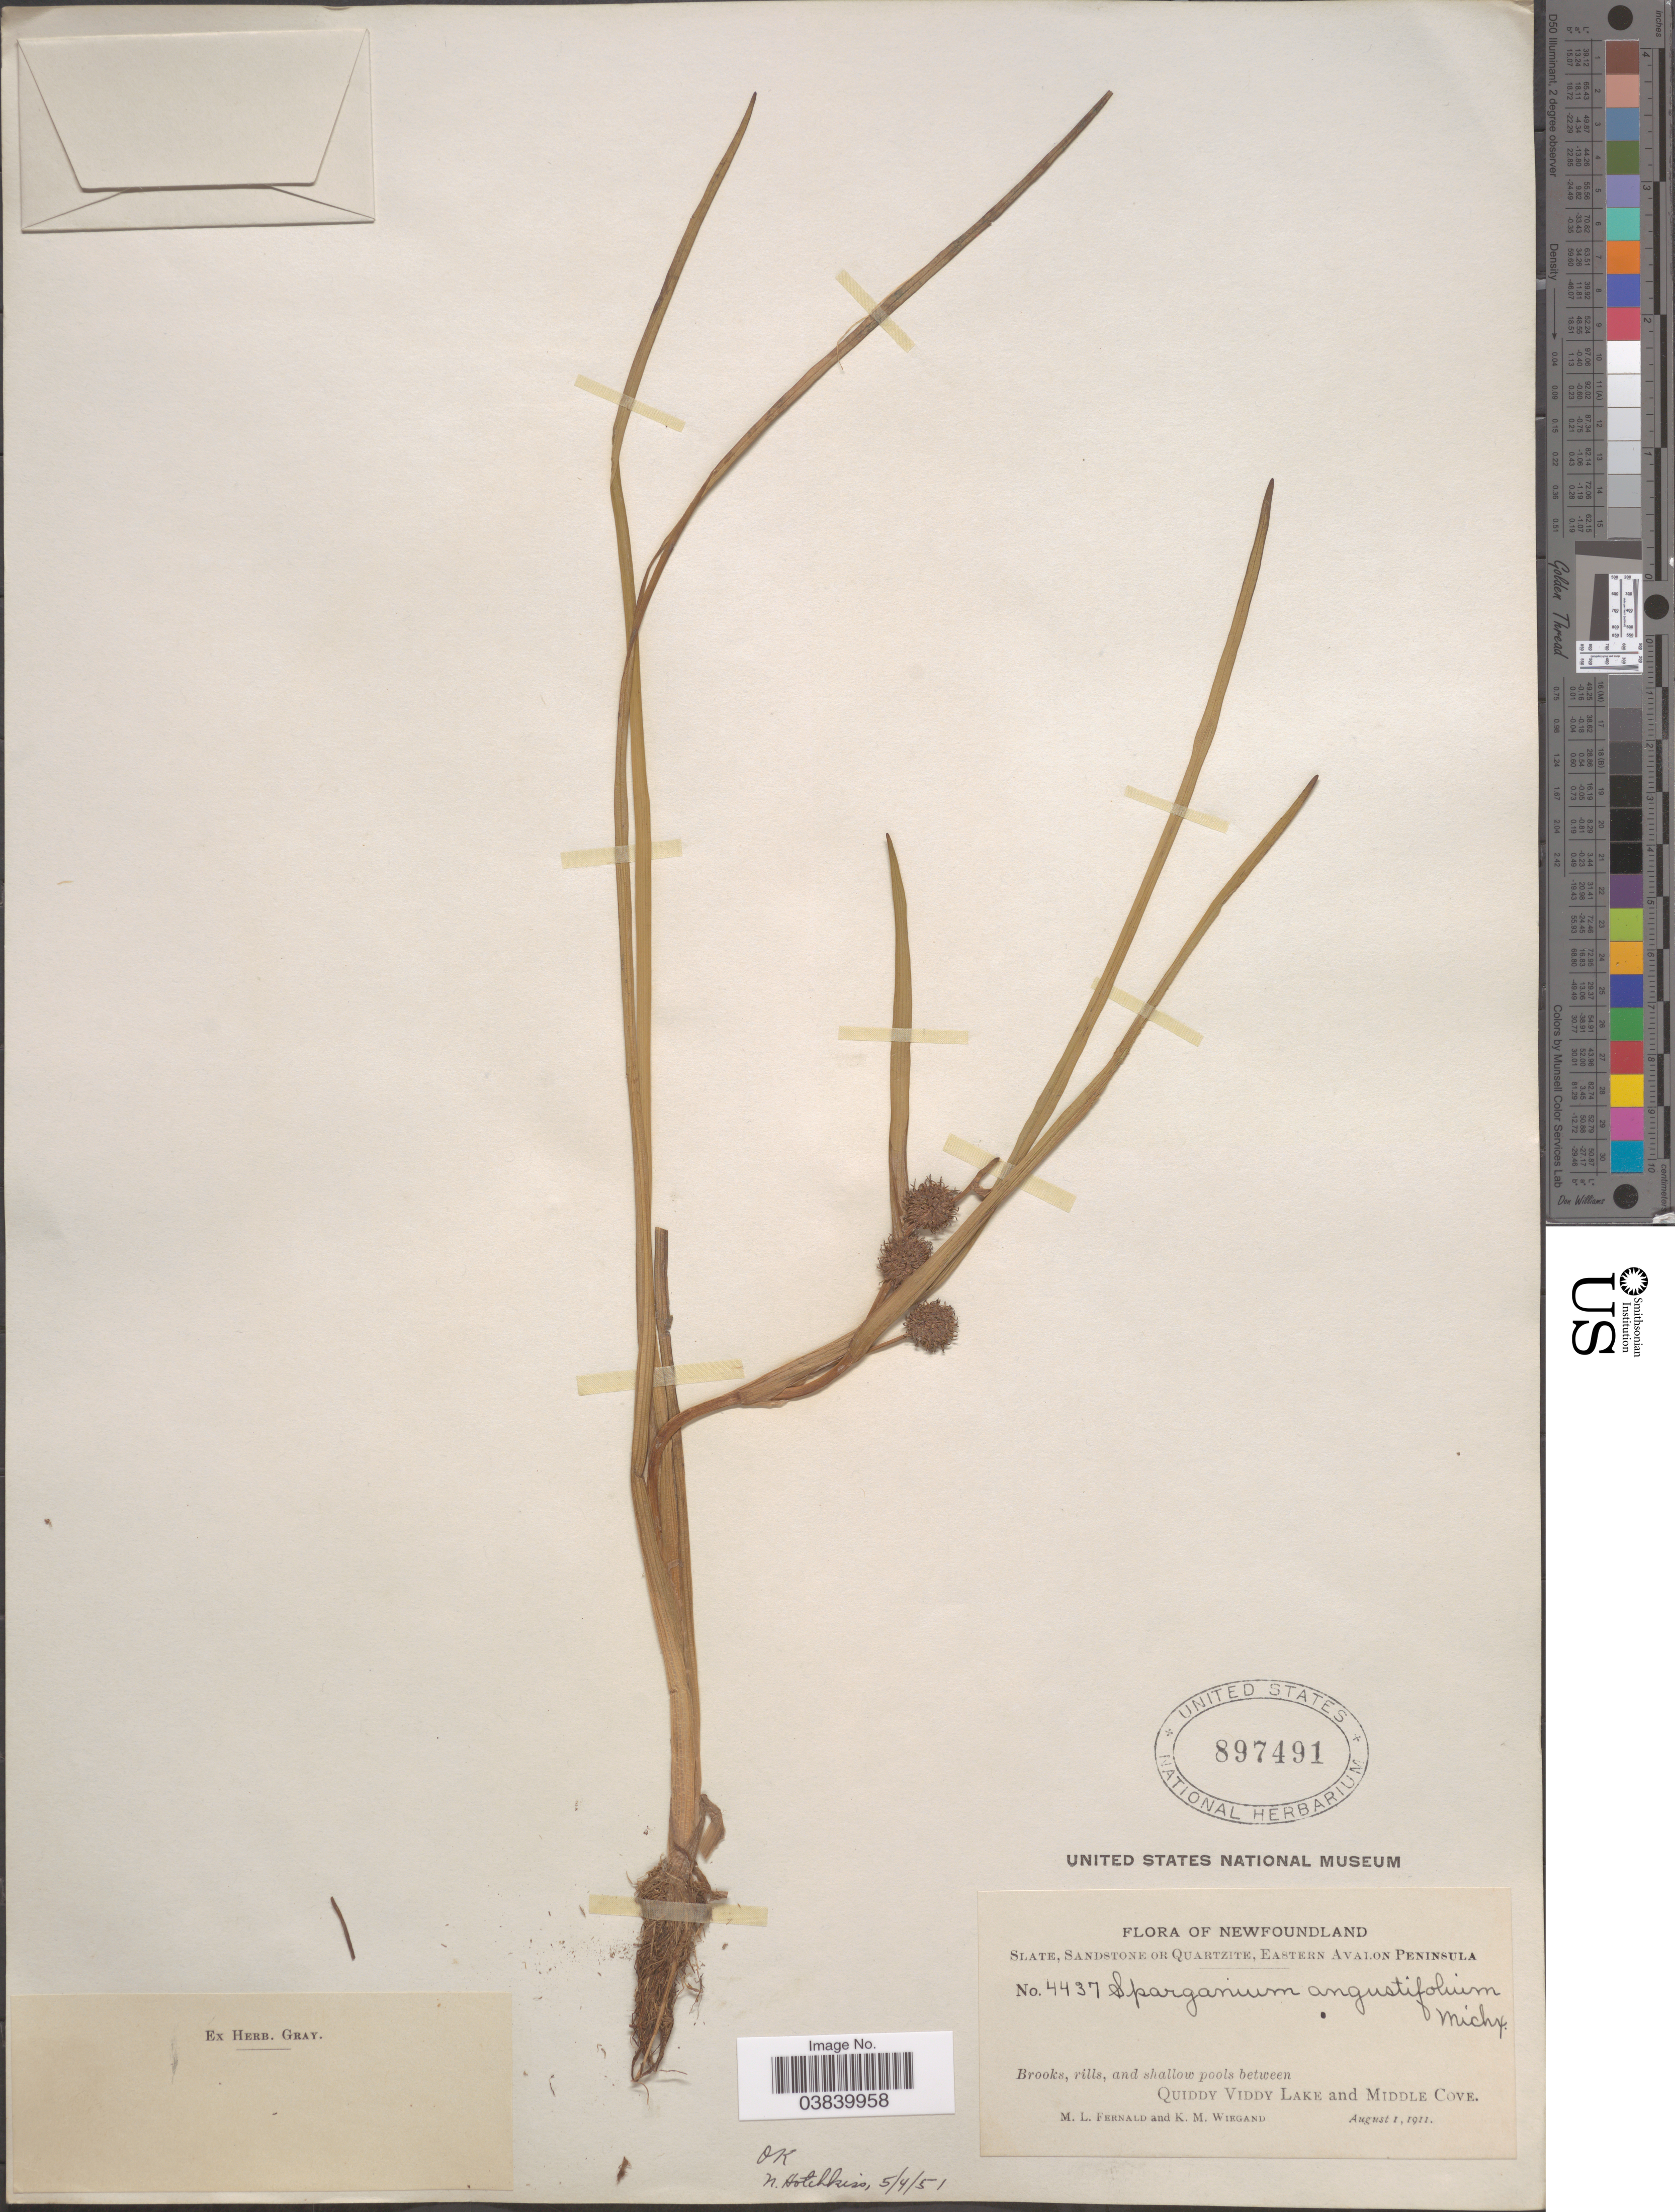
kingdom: Plantae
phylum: Tracheophyta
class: Liliopsida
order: Poales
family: Typhaceae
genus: Sparganium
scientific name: Sparganium angustifolium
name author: Michx.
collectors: M. L. Fernald & K. M. Wiegand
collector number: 4437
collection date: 1911-08-01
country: Canada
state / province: Newfoundland and Labrador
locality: Slate, Sandstone or Quartzite, Eastern Avalon Peninsula. Between Quiddy Viddy Lake and Middle Cove.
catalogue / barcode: US 897491